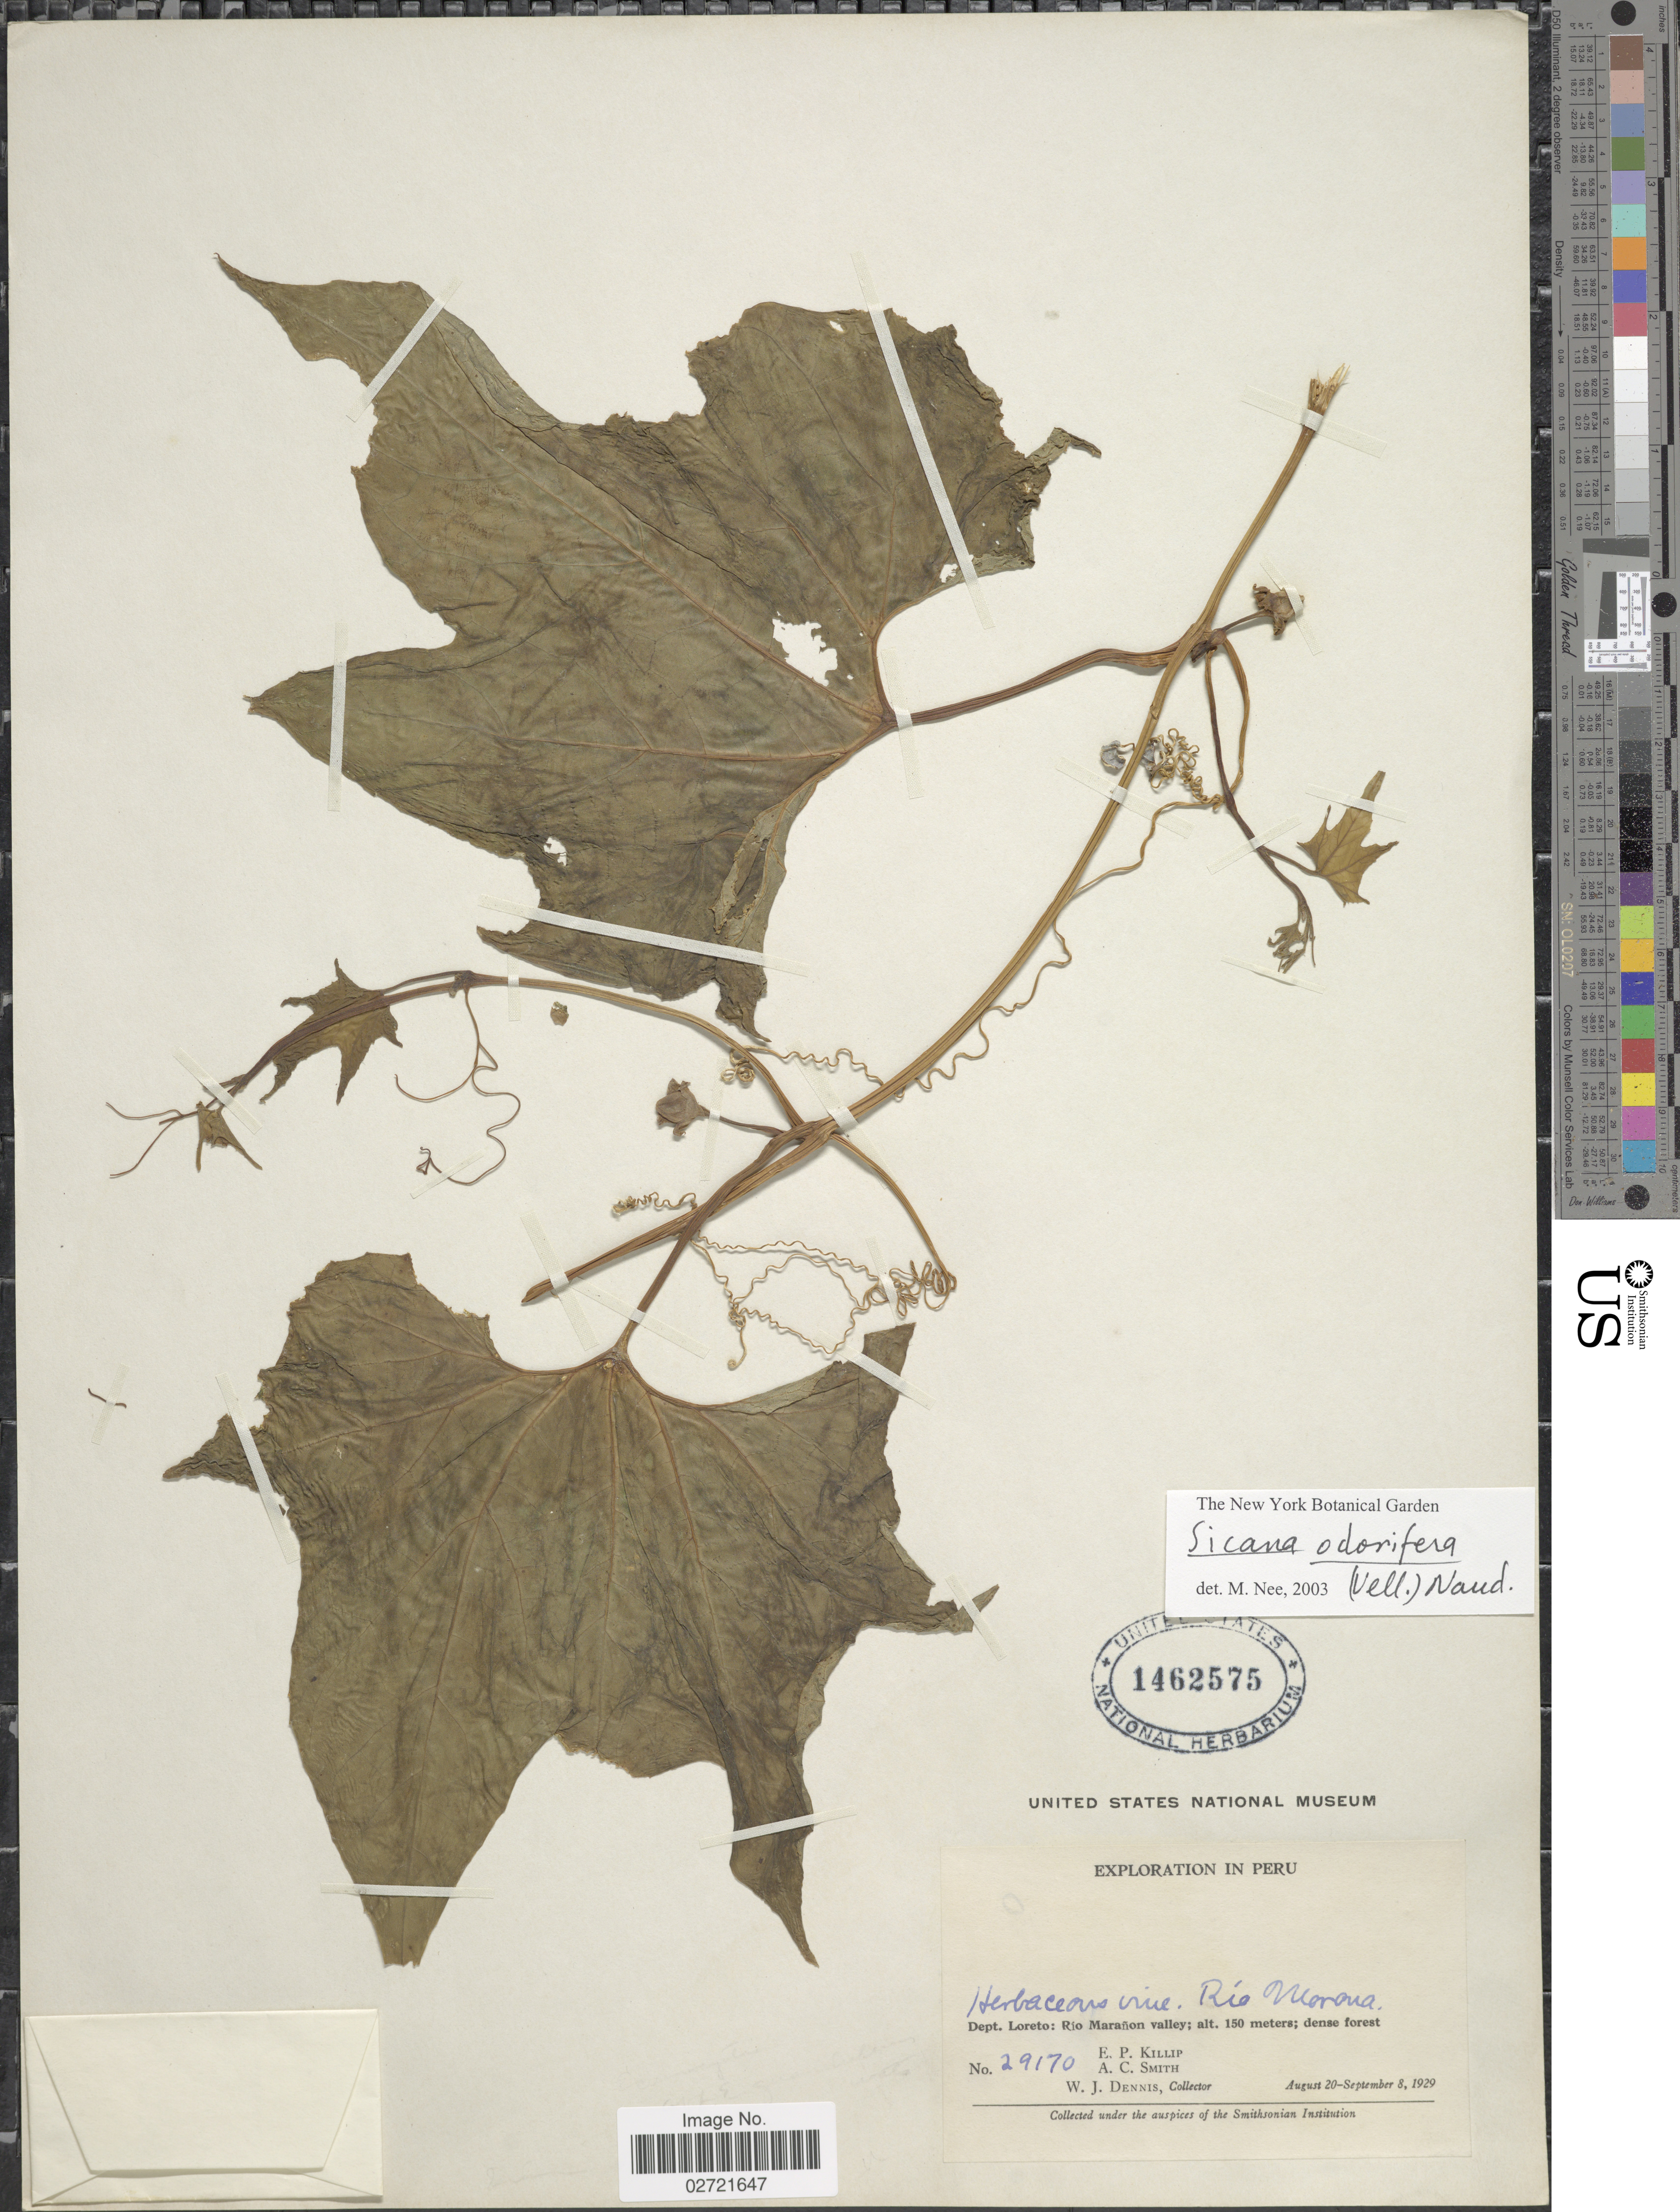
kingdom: Plantae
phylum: Tracheophyta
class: Magnoliopsida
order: Cucurbitales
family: Cucurbitaceae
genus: Sicana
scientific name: Sicana odorifera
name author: (Vell.) Naudin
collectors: E. P. Killip, A. C. Smith & W. J. Dennis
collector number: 29170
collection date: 1929-08-20/1929-09-08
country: Peru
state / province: Loreto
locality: Dept. Loreto: Rio Maranon valley, Rio Morona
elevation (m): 150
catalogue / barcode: US 1462575